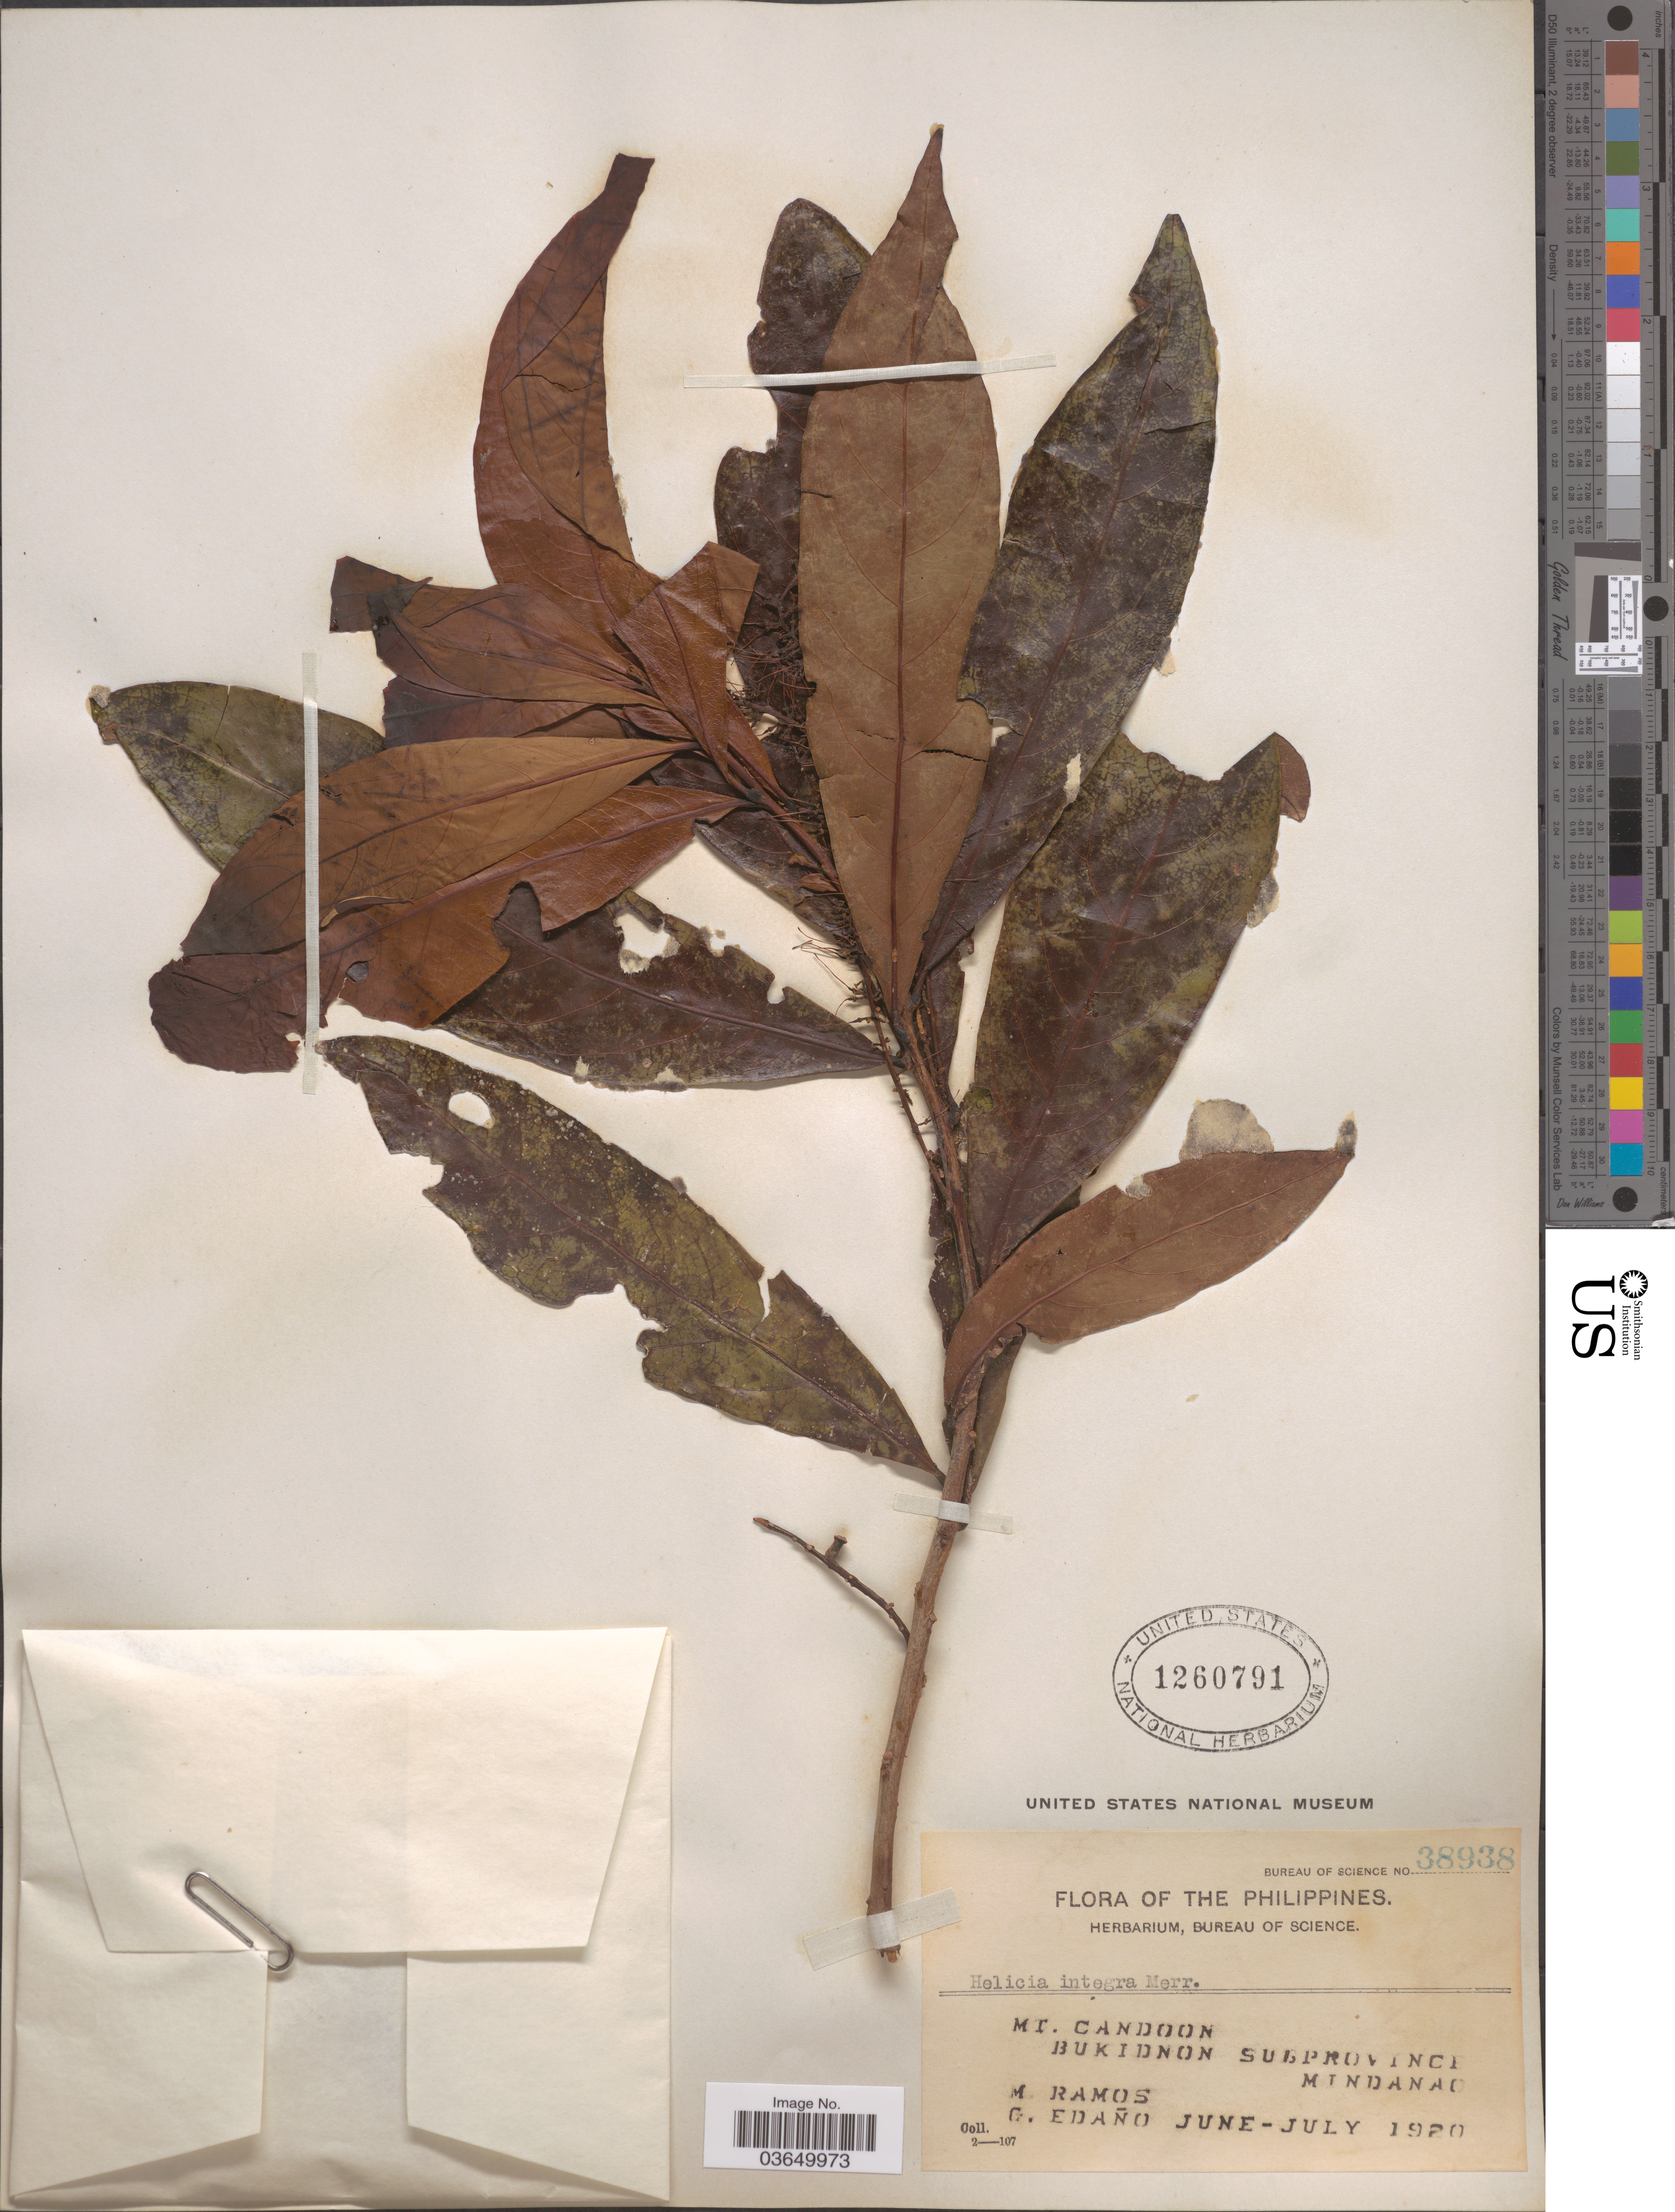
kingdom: Plantae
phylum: Tracheophyta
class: Magnoliopsida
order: Proteales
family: Proteaceae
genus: Helicia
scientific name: Helicia integra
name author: Merr.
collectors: M. Ramos & G. Edaño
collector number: Bureau of Science 38938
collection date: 1920-06/1920-07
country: Philippines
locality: Mt. Candoon. Bukidnon Subprovince. Mindanao.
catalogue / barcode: US 1260791